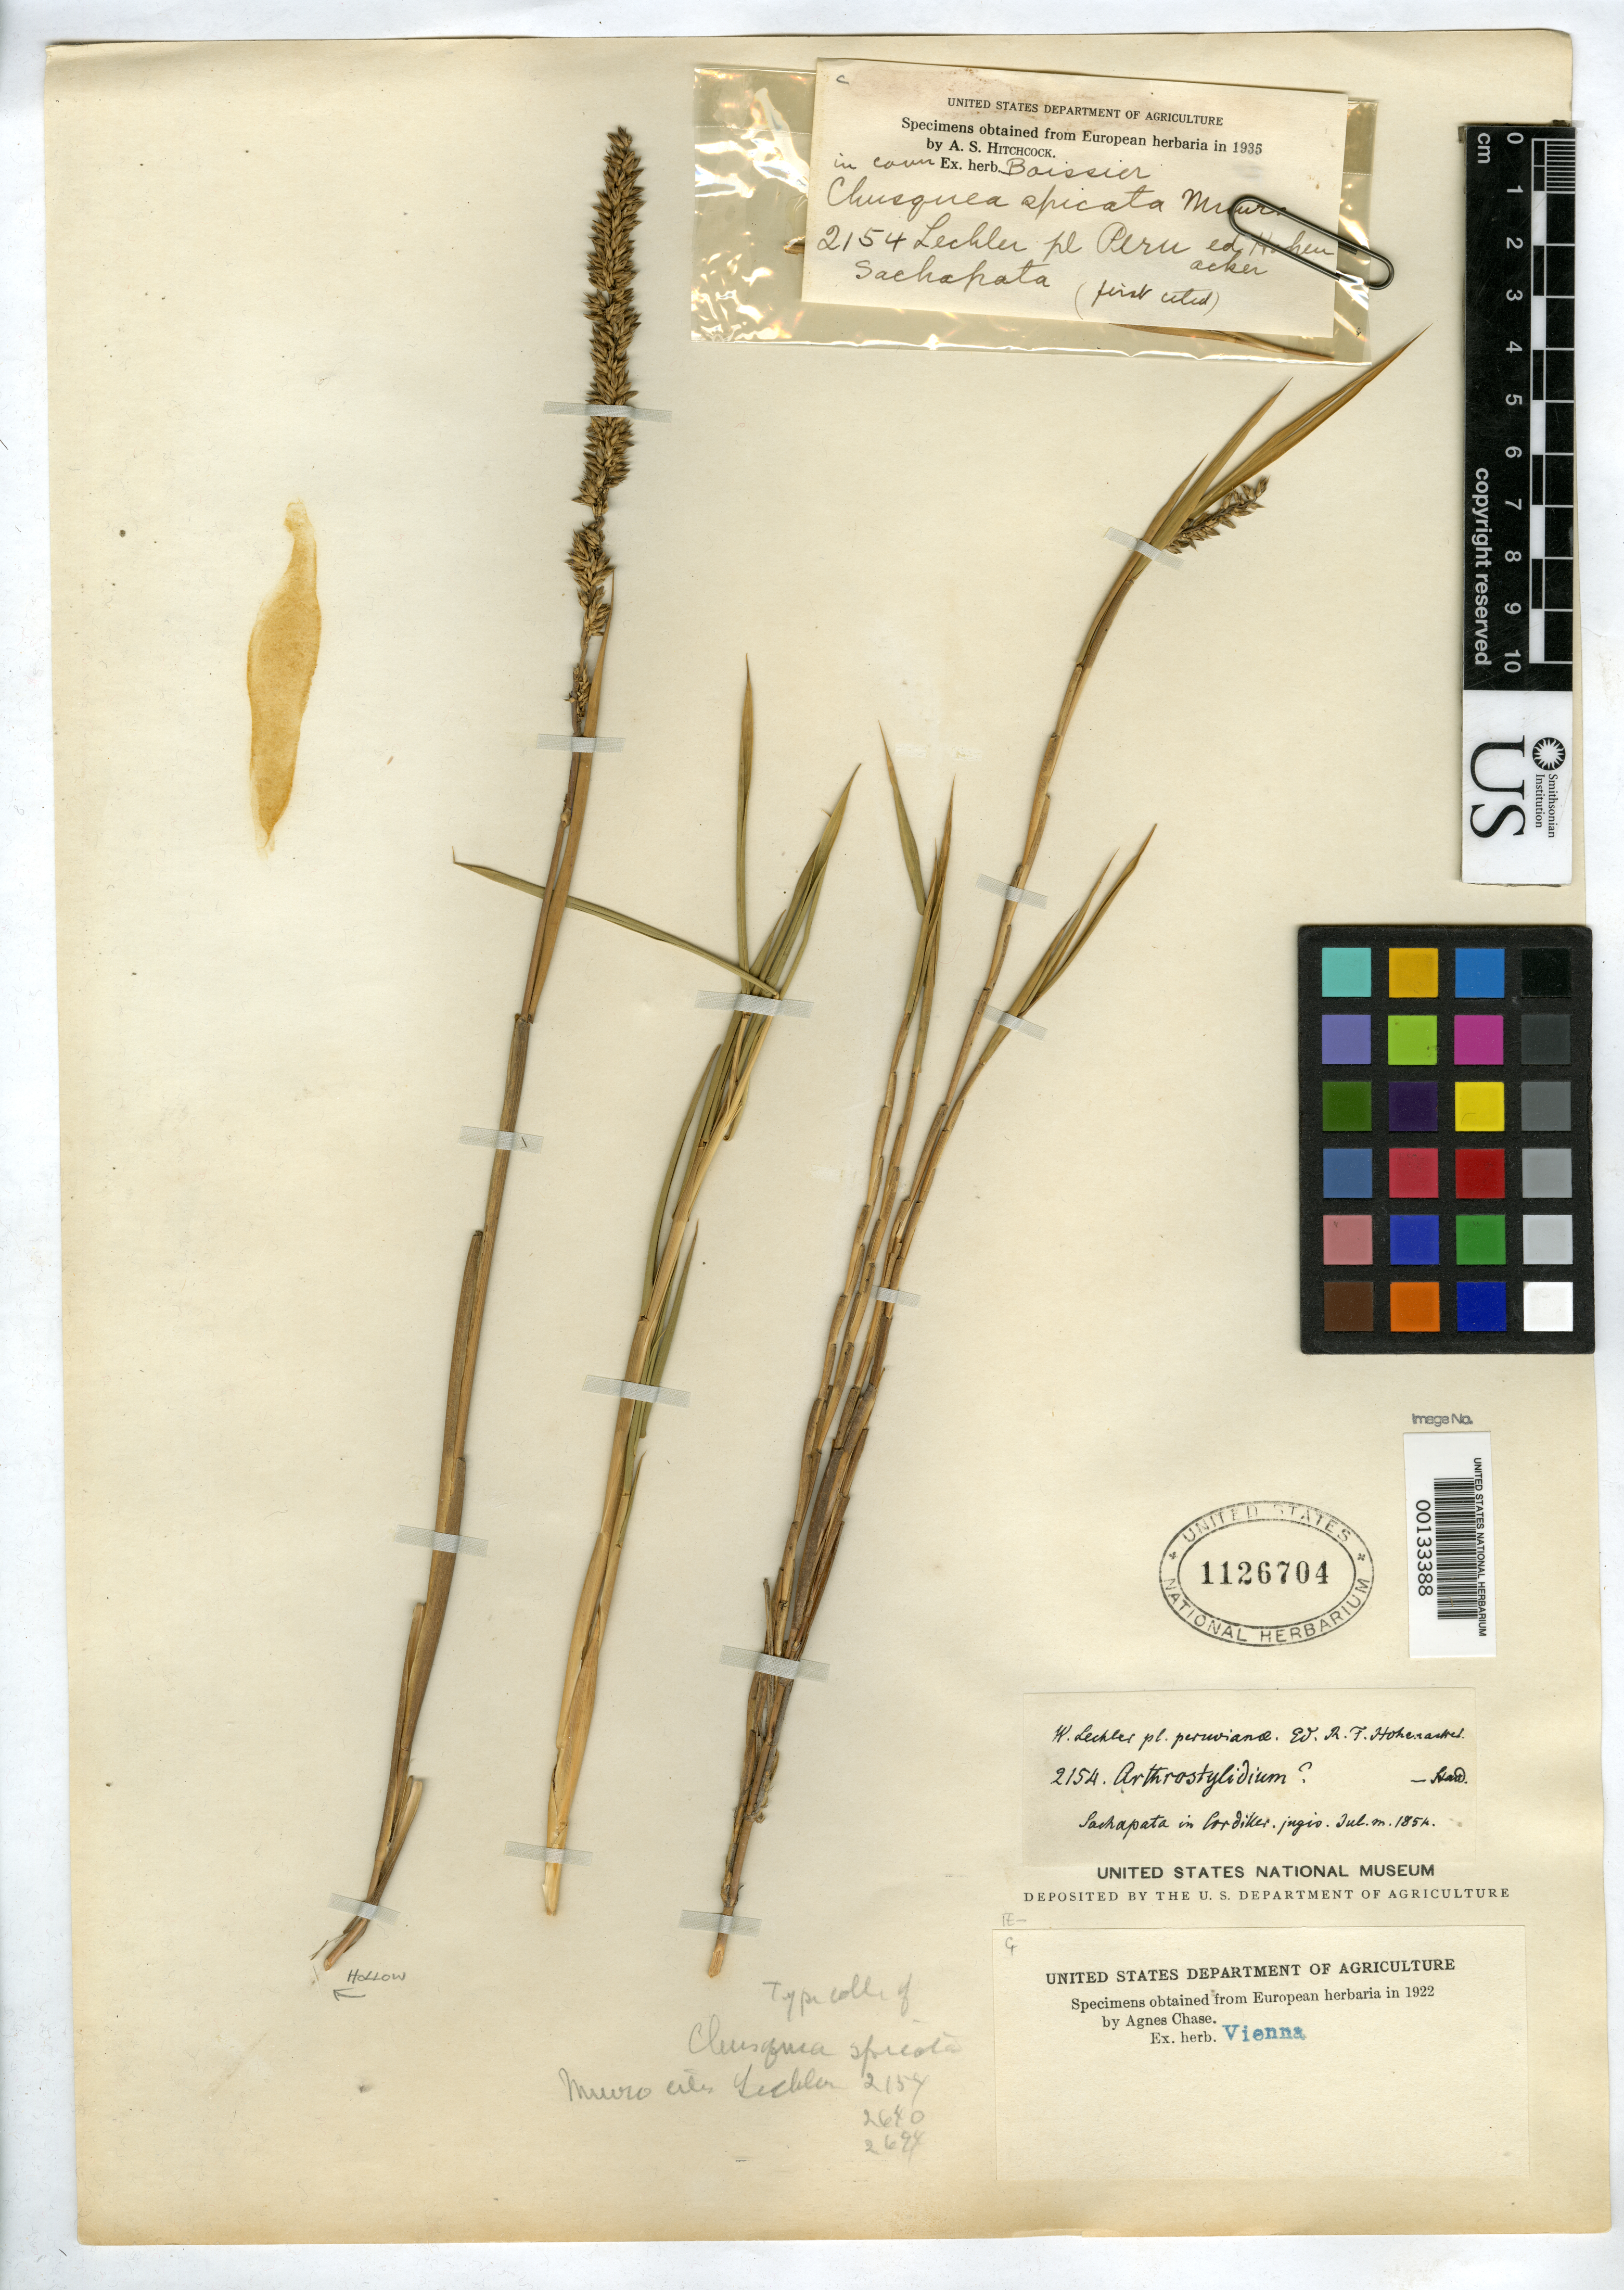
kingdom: Plantae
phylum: Tracheophyta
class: Liliopsida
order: Poales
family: Poaceae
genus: Chusquea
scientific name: Chusquea spicata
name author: Munro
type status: Isolectotype; Type Collection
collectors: W. Lechler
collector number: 2154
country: Peru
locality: Sachapata in Cordillera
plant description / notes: Ex herb. Vienna. Also attached to sheet is fragmentary material of type specimen ex herb. Boissier (apparently same collection)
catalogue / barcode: US 1126704